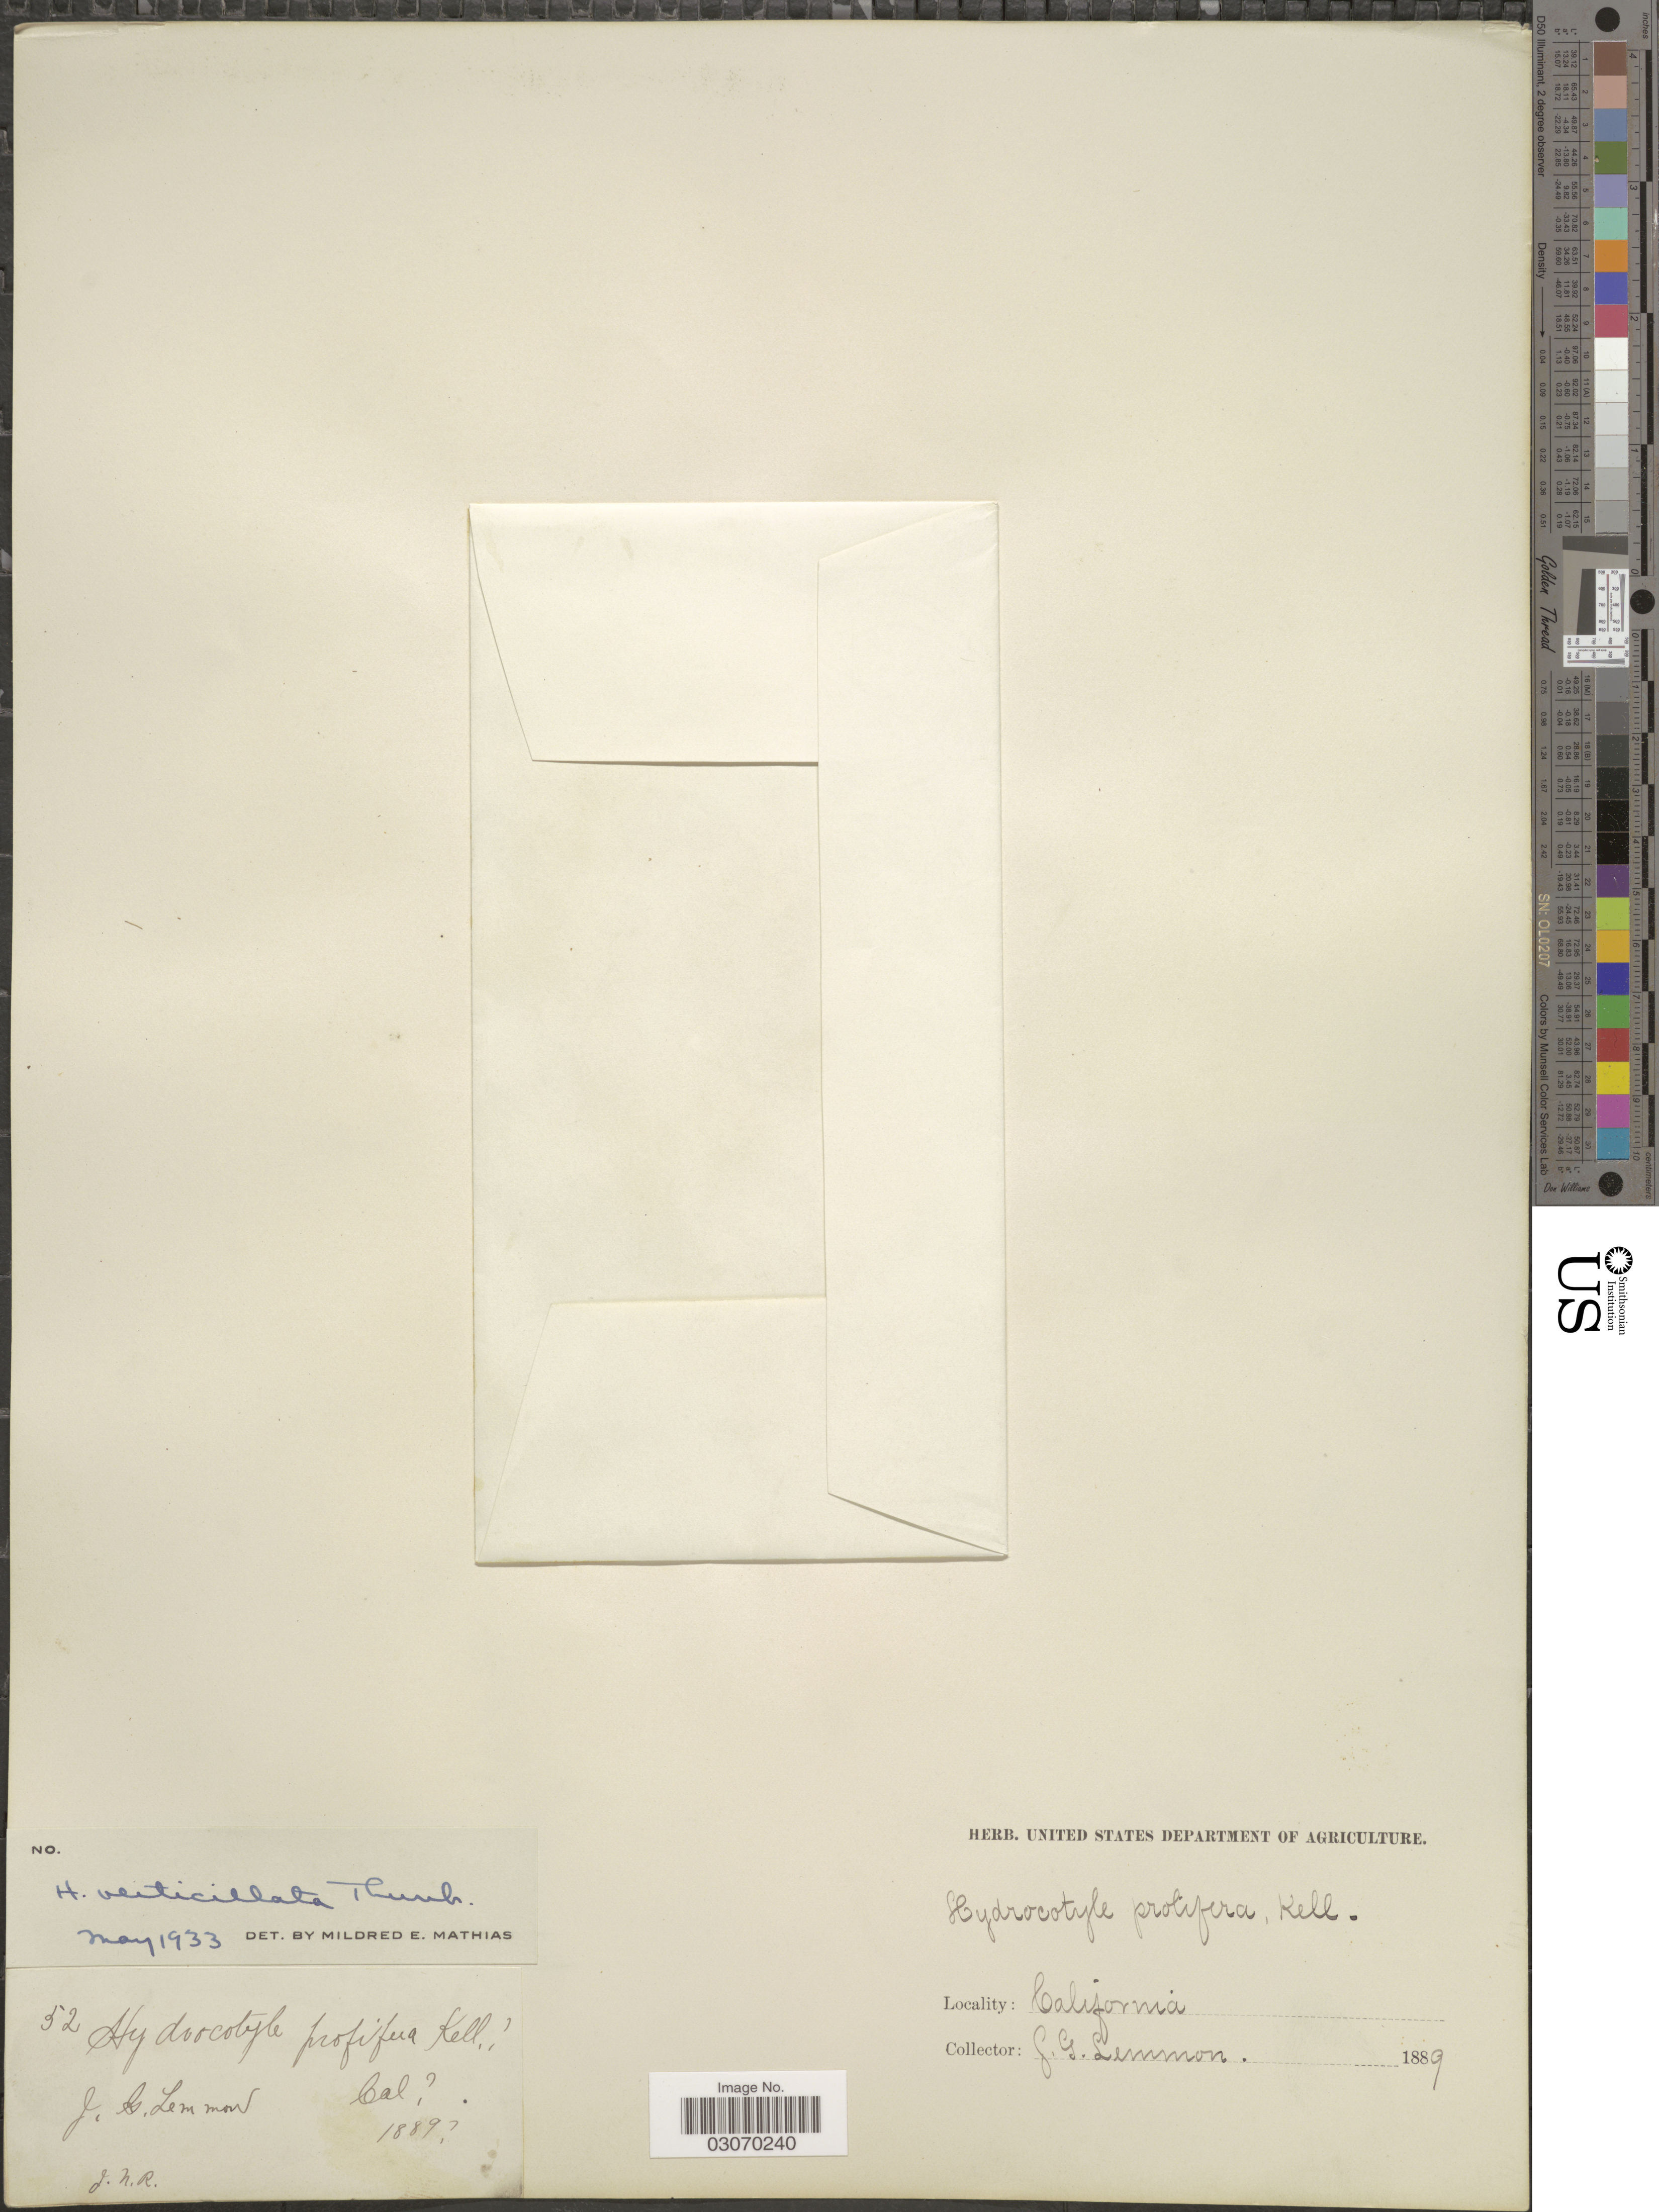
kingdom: Plantae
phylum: Tracheophyta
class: Magnoliopsida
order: Apiales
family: Araliaceae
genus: Hydrocotyle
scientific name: Hydrocotyle verticillata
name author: Thunb.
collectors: J. Lemmon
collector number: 52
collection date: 1889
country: United States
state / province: California